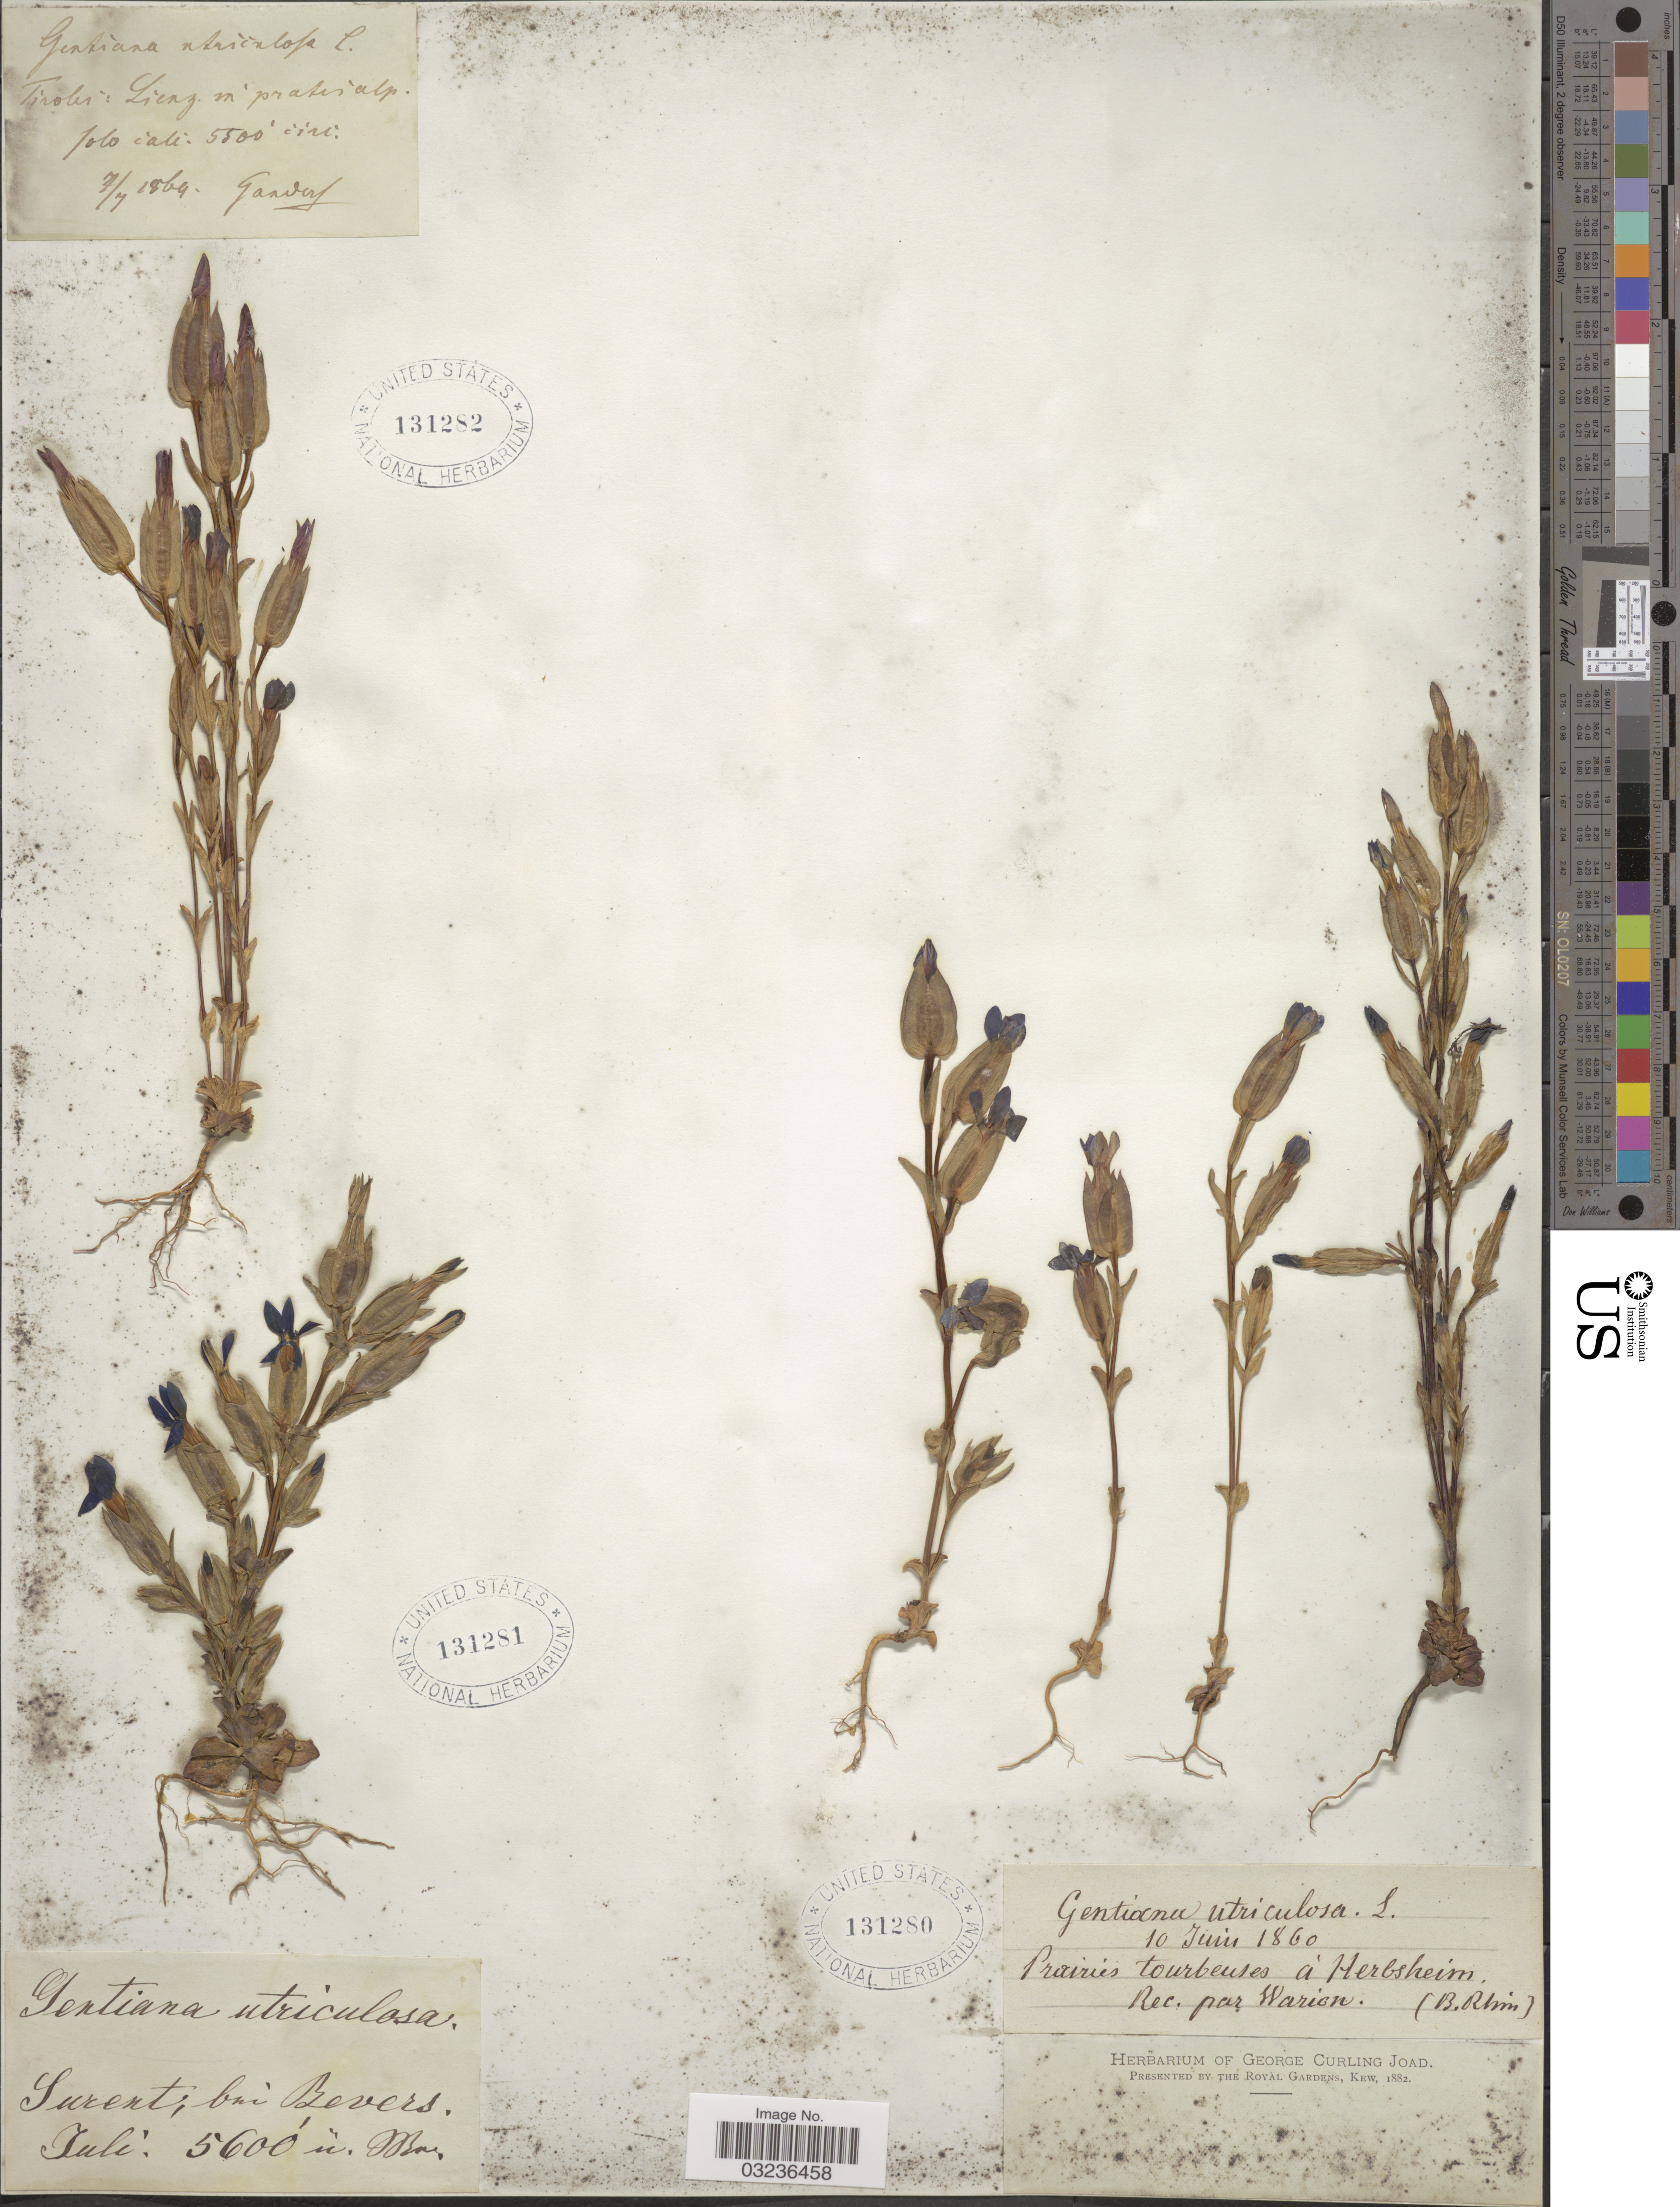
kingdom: Plantae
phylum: Tracheophyta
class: Magnoliopsida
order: Gentianales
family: Gentianaceae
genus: Gentiana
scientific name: Gentiana utriculosa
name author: L.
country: Switzerland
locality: Surent; bei Bevers.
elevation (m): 1707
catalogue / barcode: US 131281-2